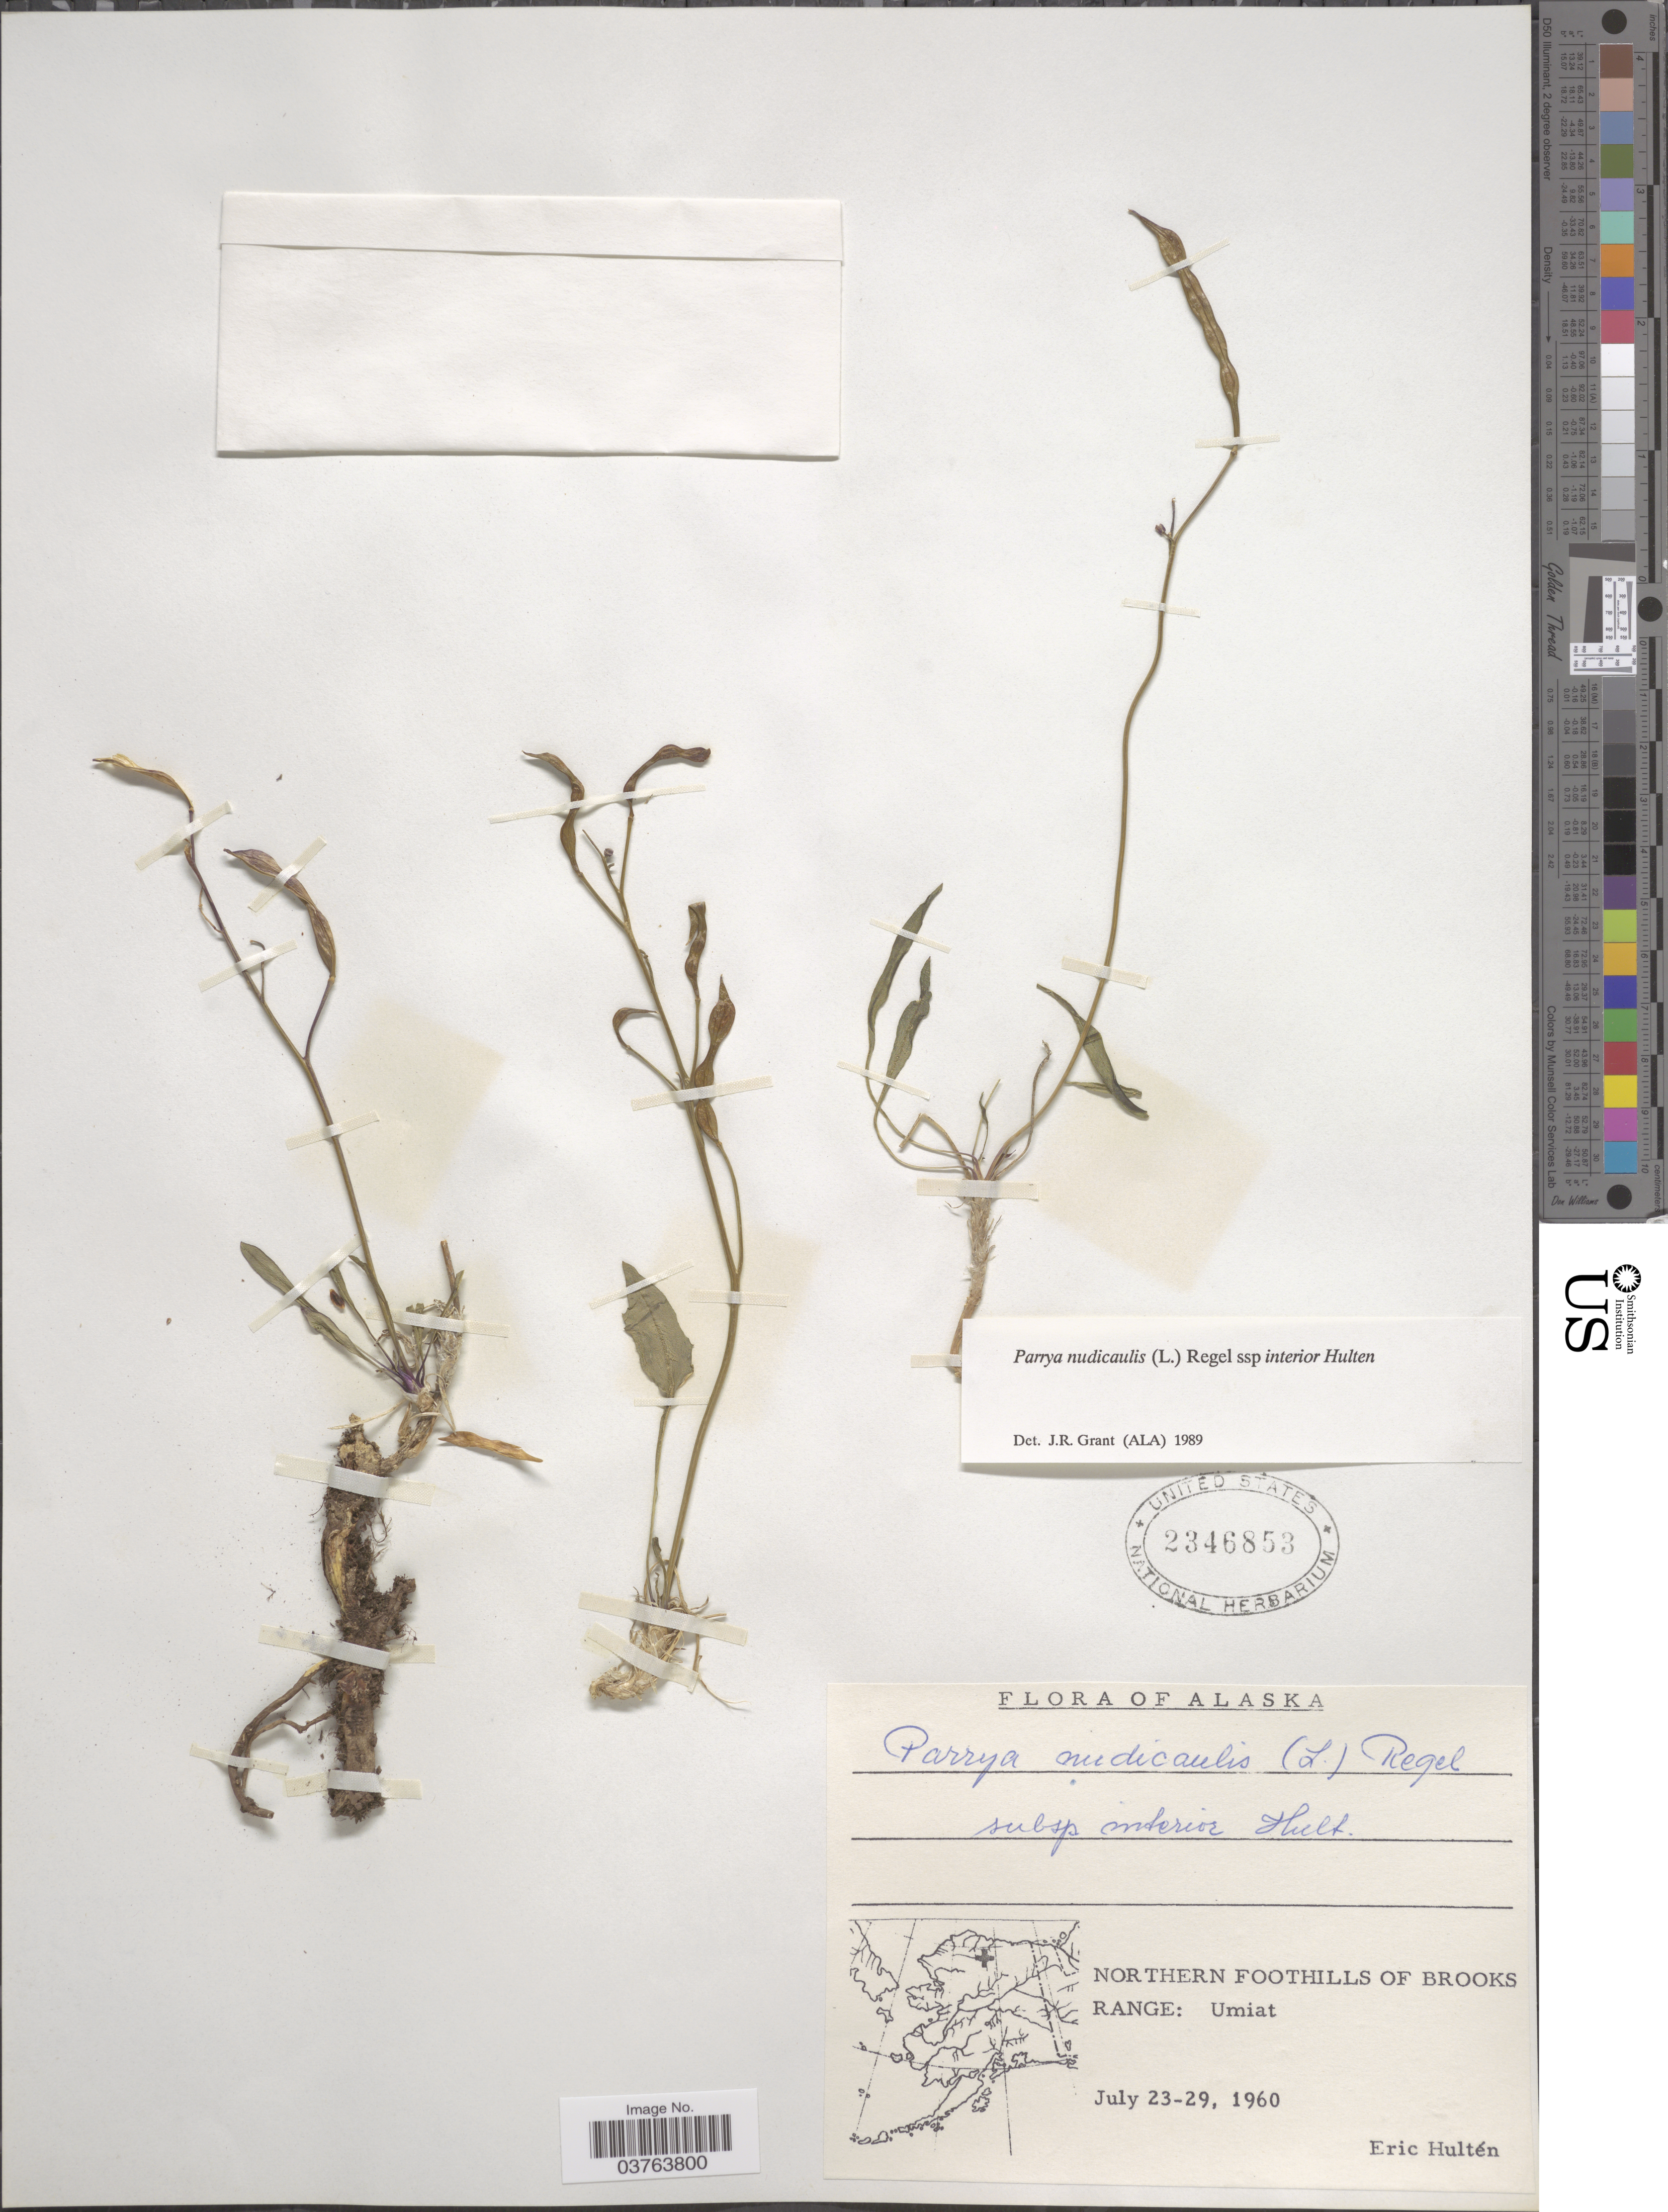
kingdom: Plantae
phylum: Tracheophyta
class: Magnoliopsida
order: Brassicales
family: Brassicaceae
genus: Parrya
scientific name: Parrya nudicaulis subsp. interior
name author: Hultén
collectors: E. G. Hultén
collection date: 1960-07-23/1960-07-29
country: United States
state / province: Alaska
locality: Northern Foothills of Brooks Range: Umiat.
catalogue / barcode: US 2346853